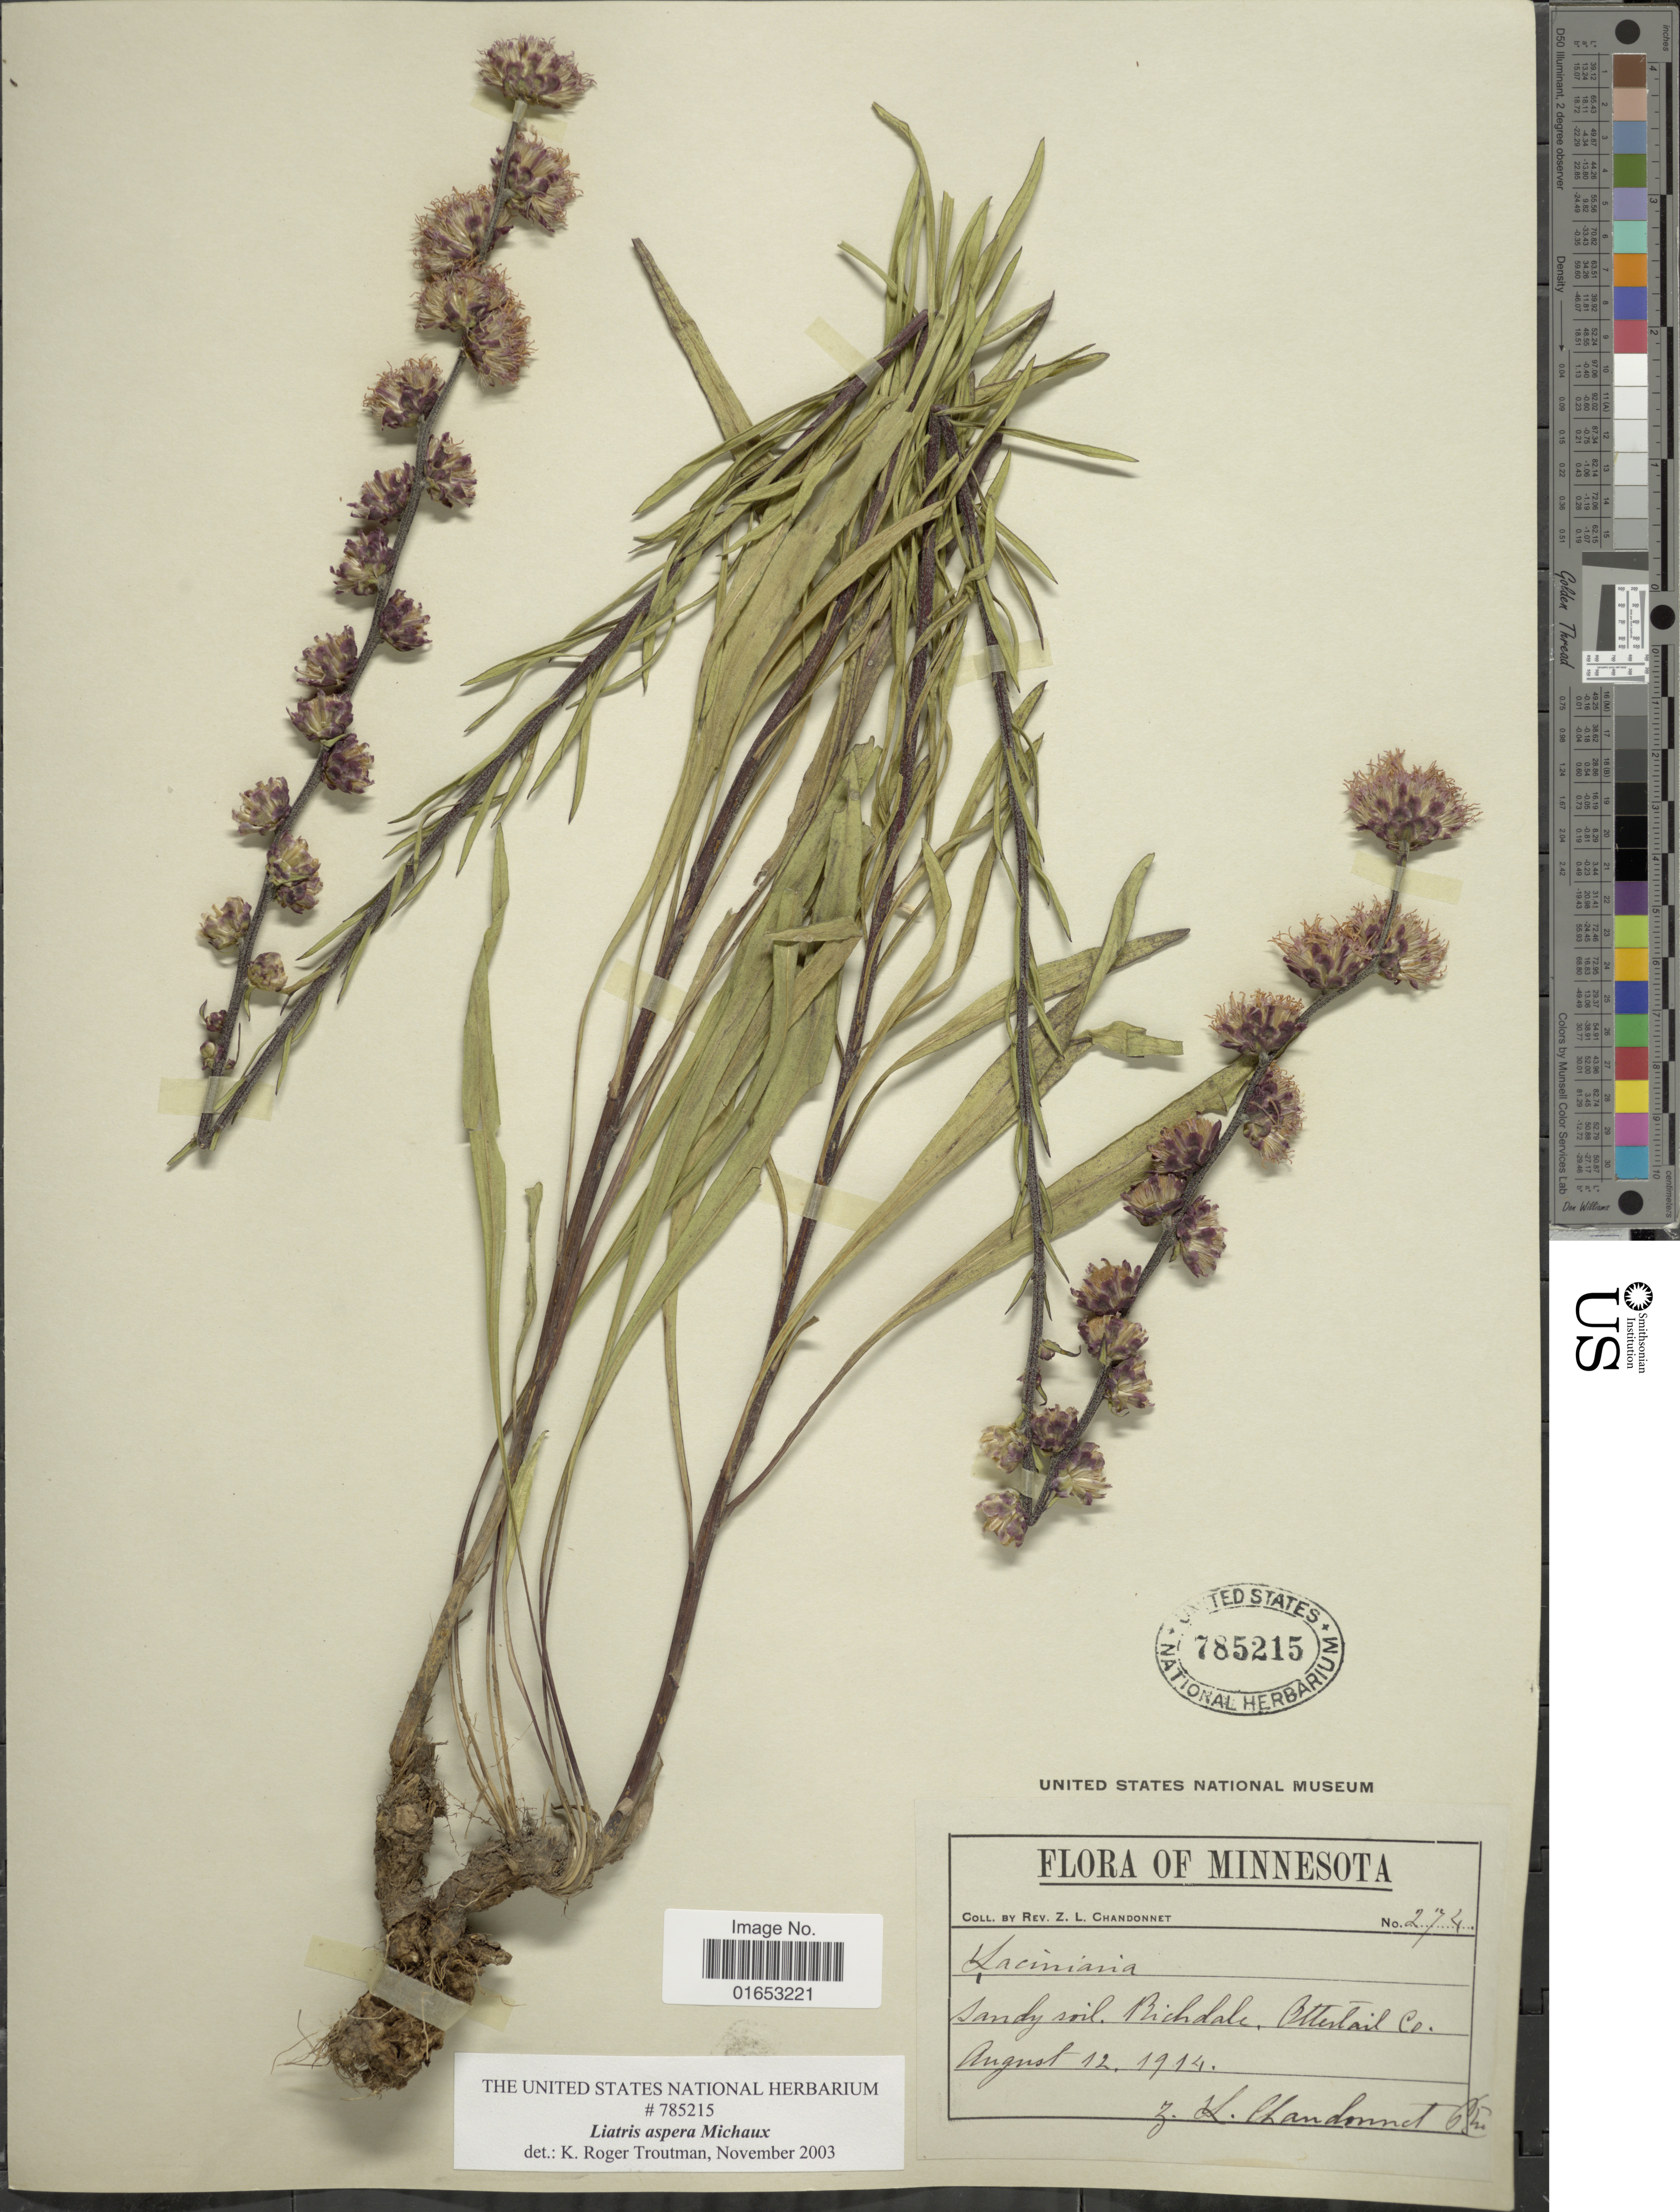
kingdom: Plantae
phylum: Tracheophyta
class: Magnoliopsida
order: Asterales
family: Asteraceae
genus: Liatris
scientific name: Liatris aspera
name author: Michx.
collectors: Z. Chandonnet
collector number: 274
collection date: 1914-08-12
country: United States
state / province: Minnesota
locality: Bichdale, Otter tail Co.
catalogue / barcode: US 785215